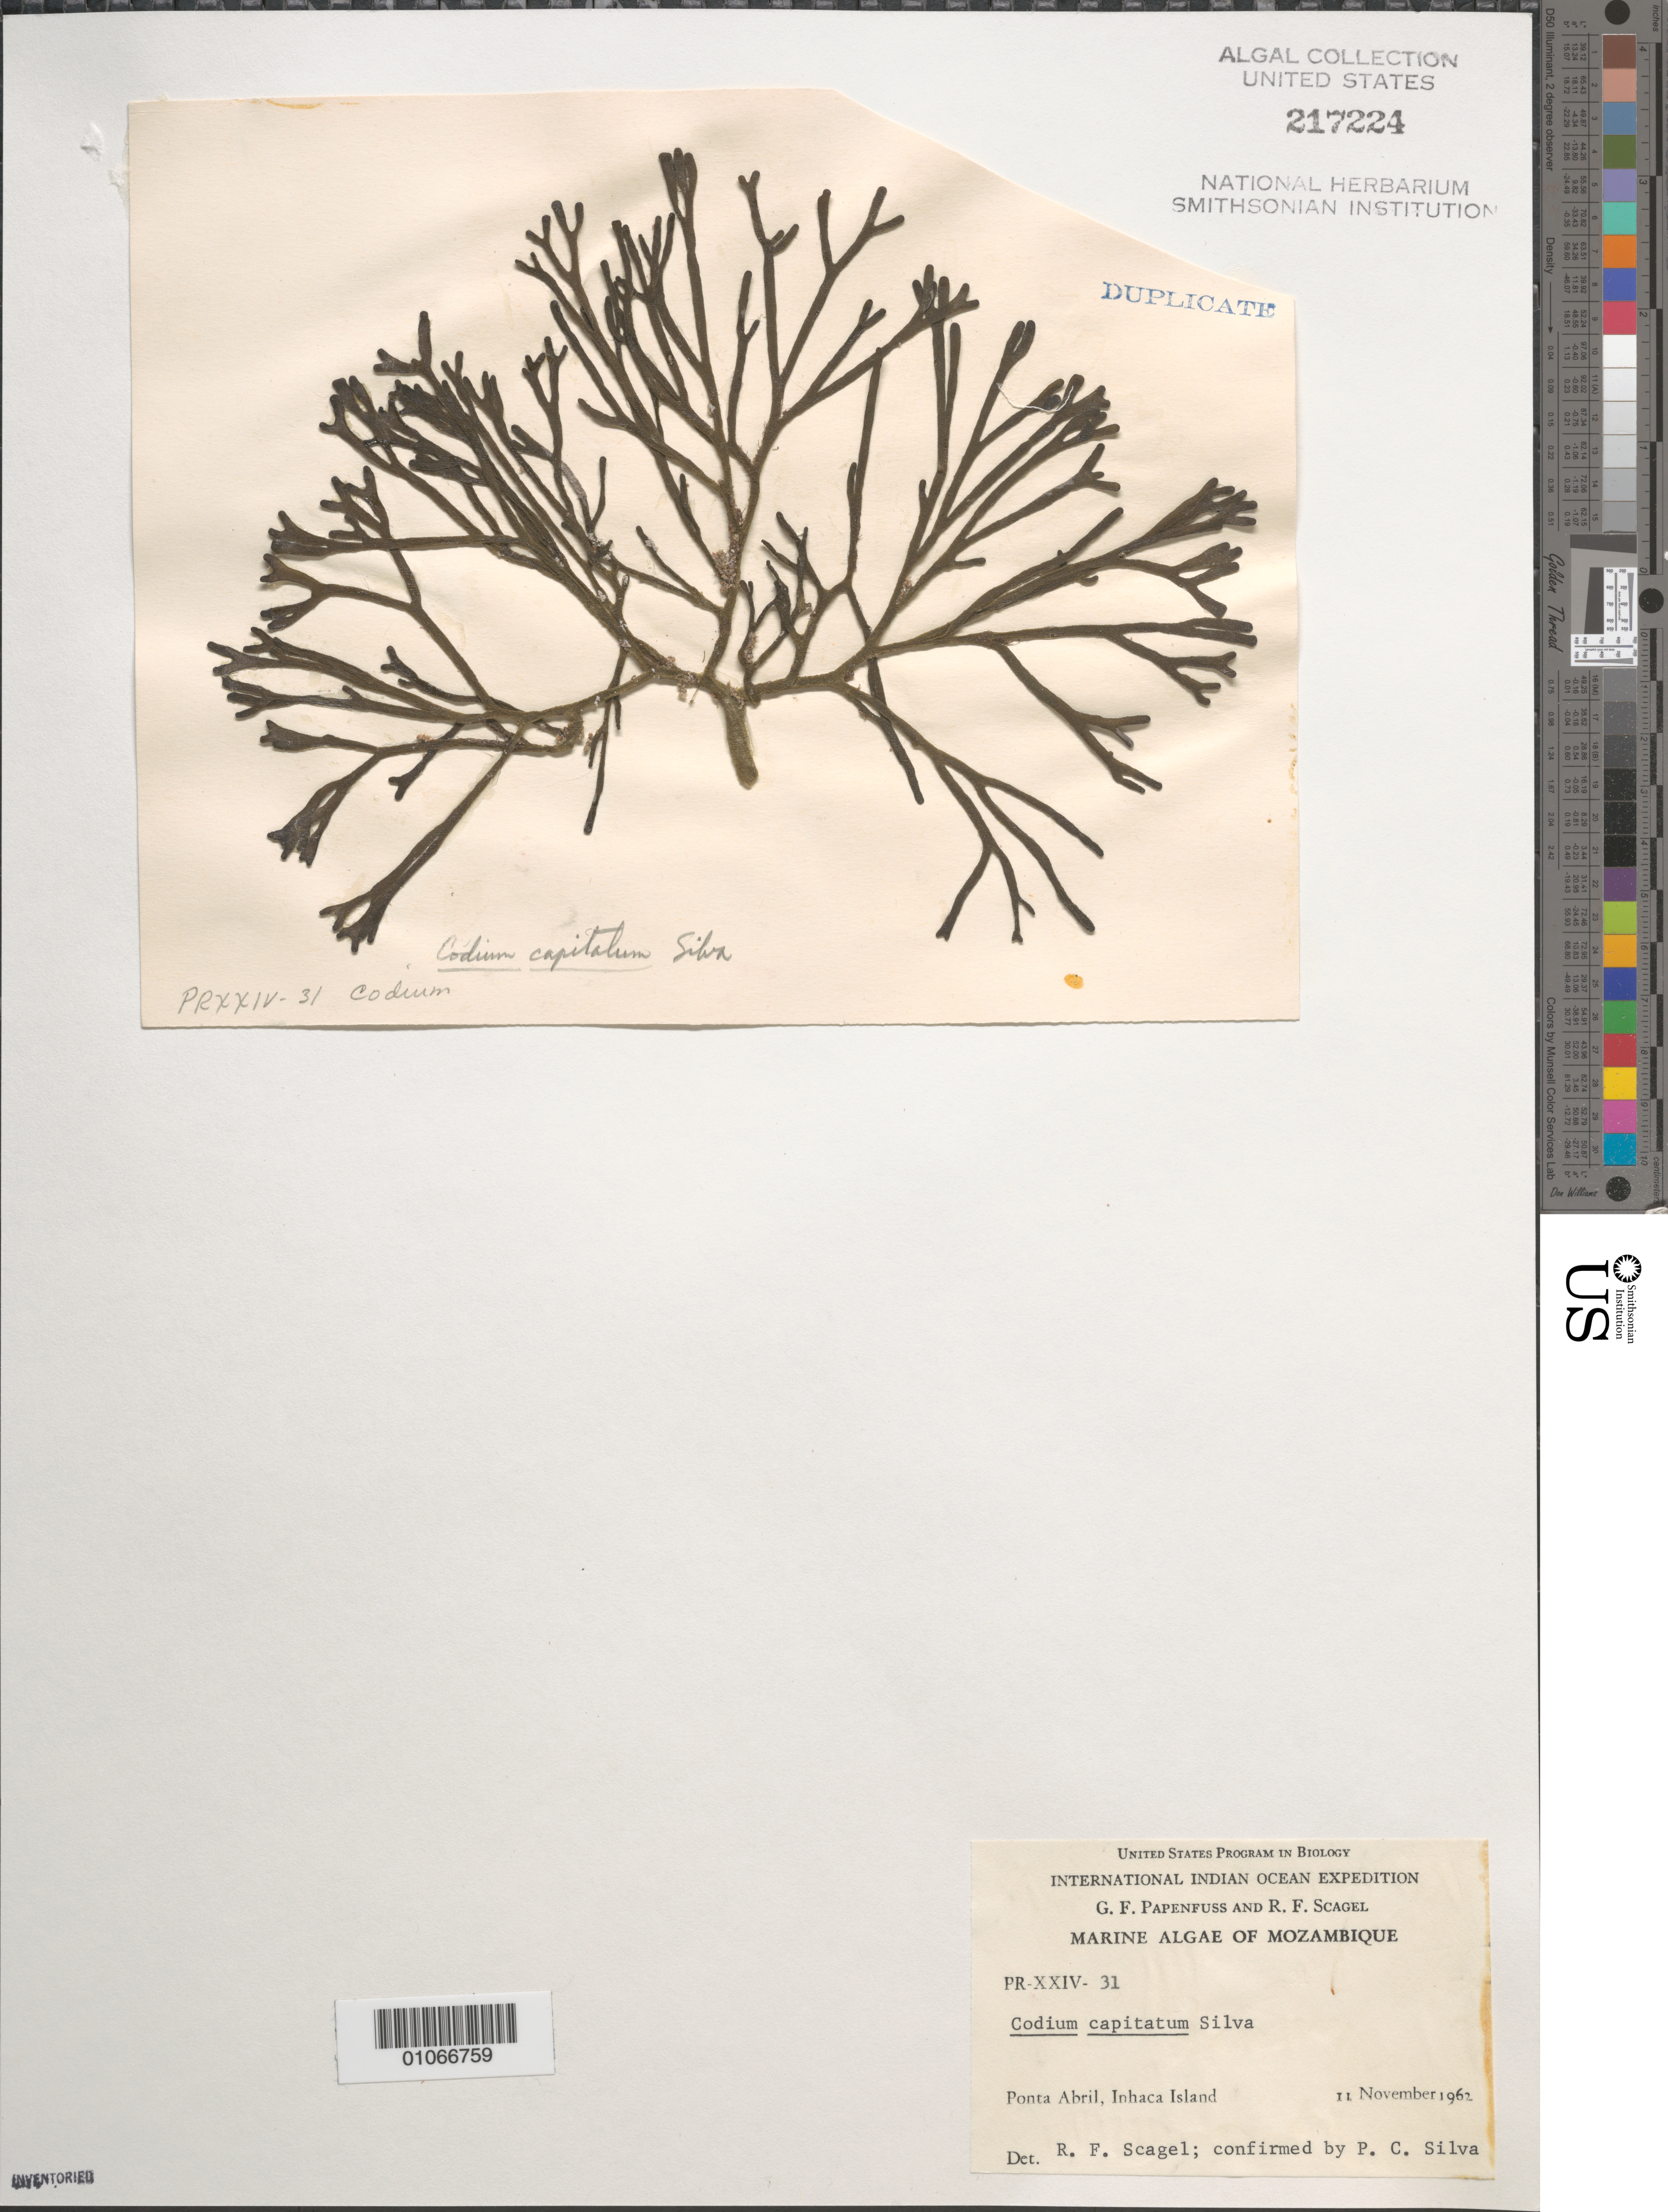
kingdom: Plantae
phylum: Chlorophyta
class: Ulvophyceae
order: Bryopsidales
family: Codiaceae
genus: Codium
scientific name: Codium capitatum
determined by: Scagel, R. F.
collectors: G. Papenfuss & R. F. Scagel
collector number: PR-XXIV-31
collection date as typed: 11 Nov 1962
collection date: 1962-11-11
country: Mozambique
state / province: Maputo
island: Inhaca Island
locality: Ponta Abril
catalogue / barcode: US 217224